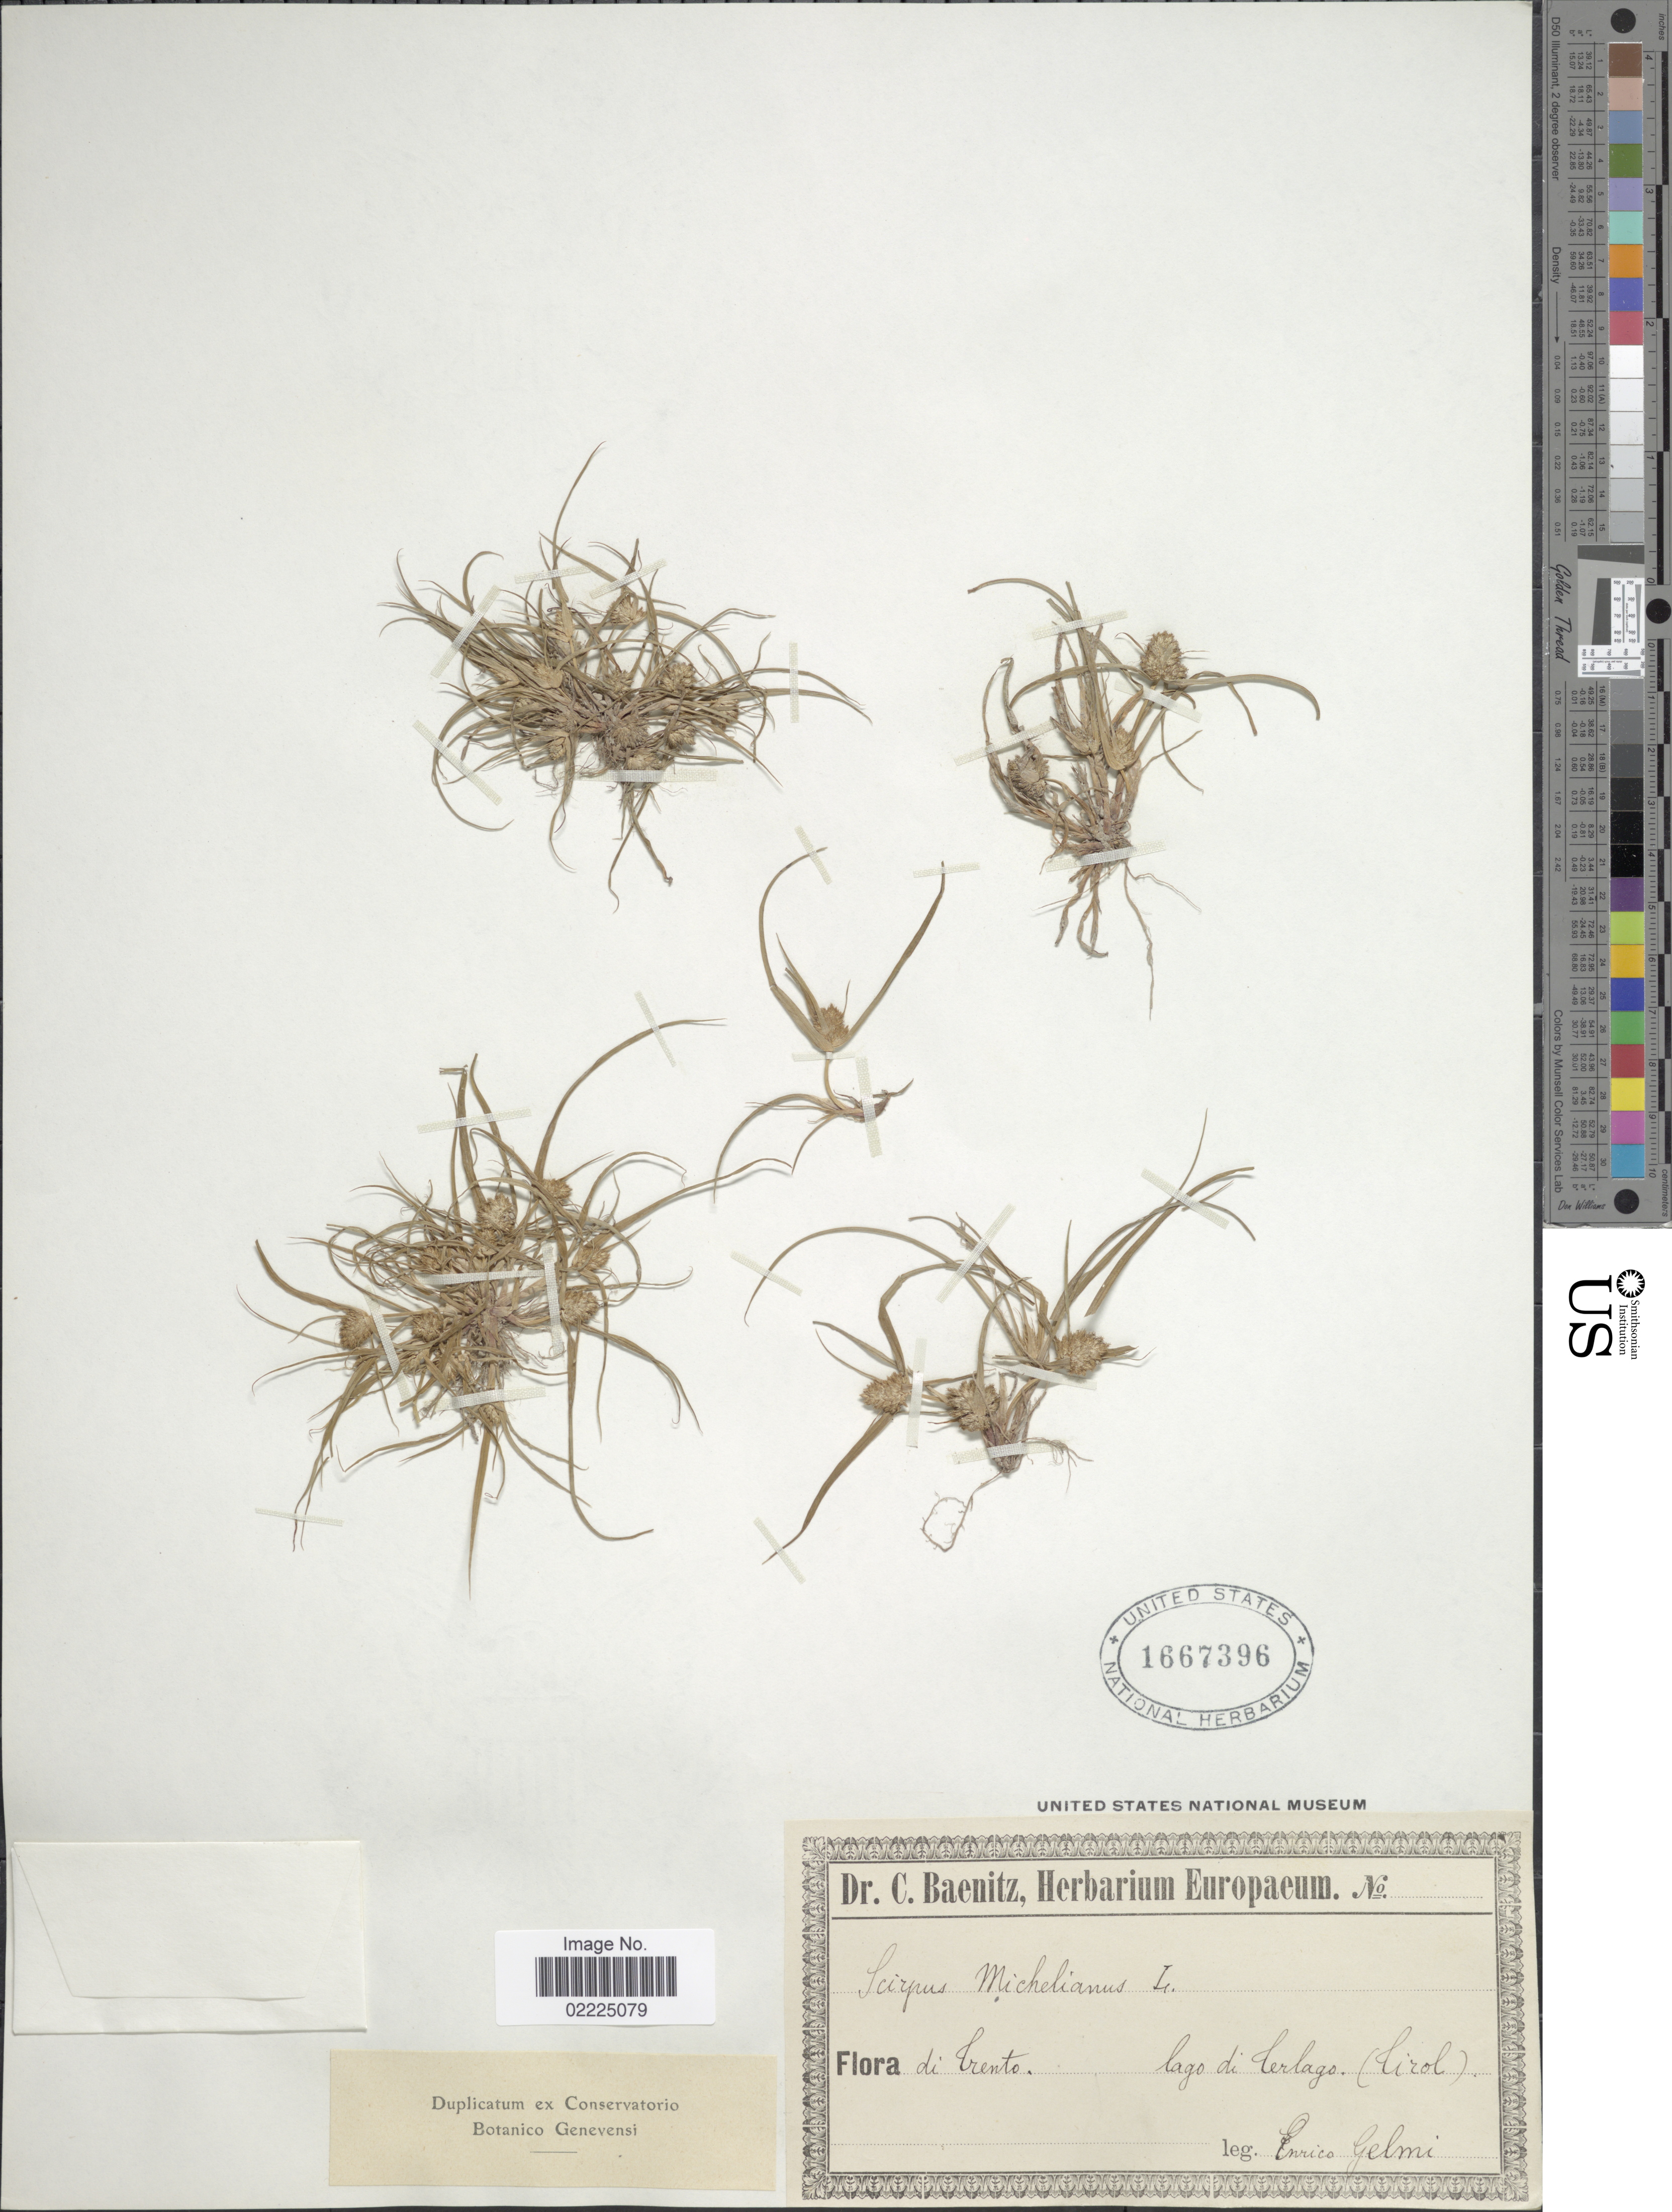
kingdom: Plantae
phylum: Tracheophyta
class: Liliopsida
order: Poales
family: Cyperaceae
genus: Cyperus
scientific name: Cyperus michelianus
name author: (L.) Delile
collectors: E. Gelmi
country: Italy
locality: Di Trento lago di Terlago (Tirol)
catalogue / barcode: US 1667396